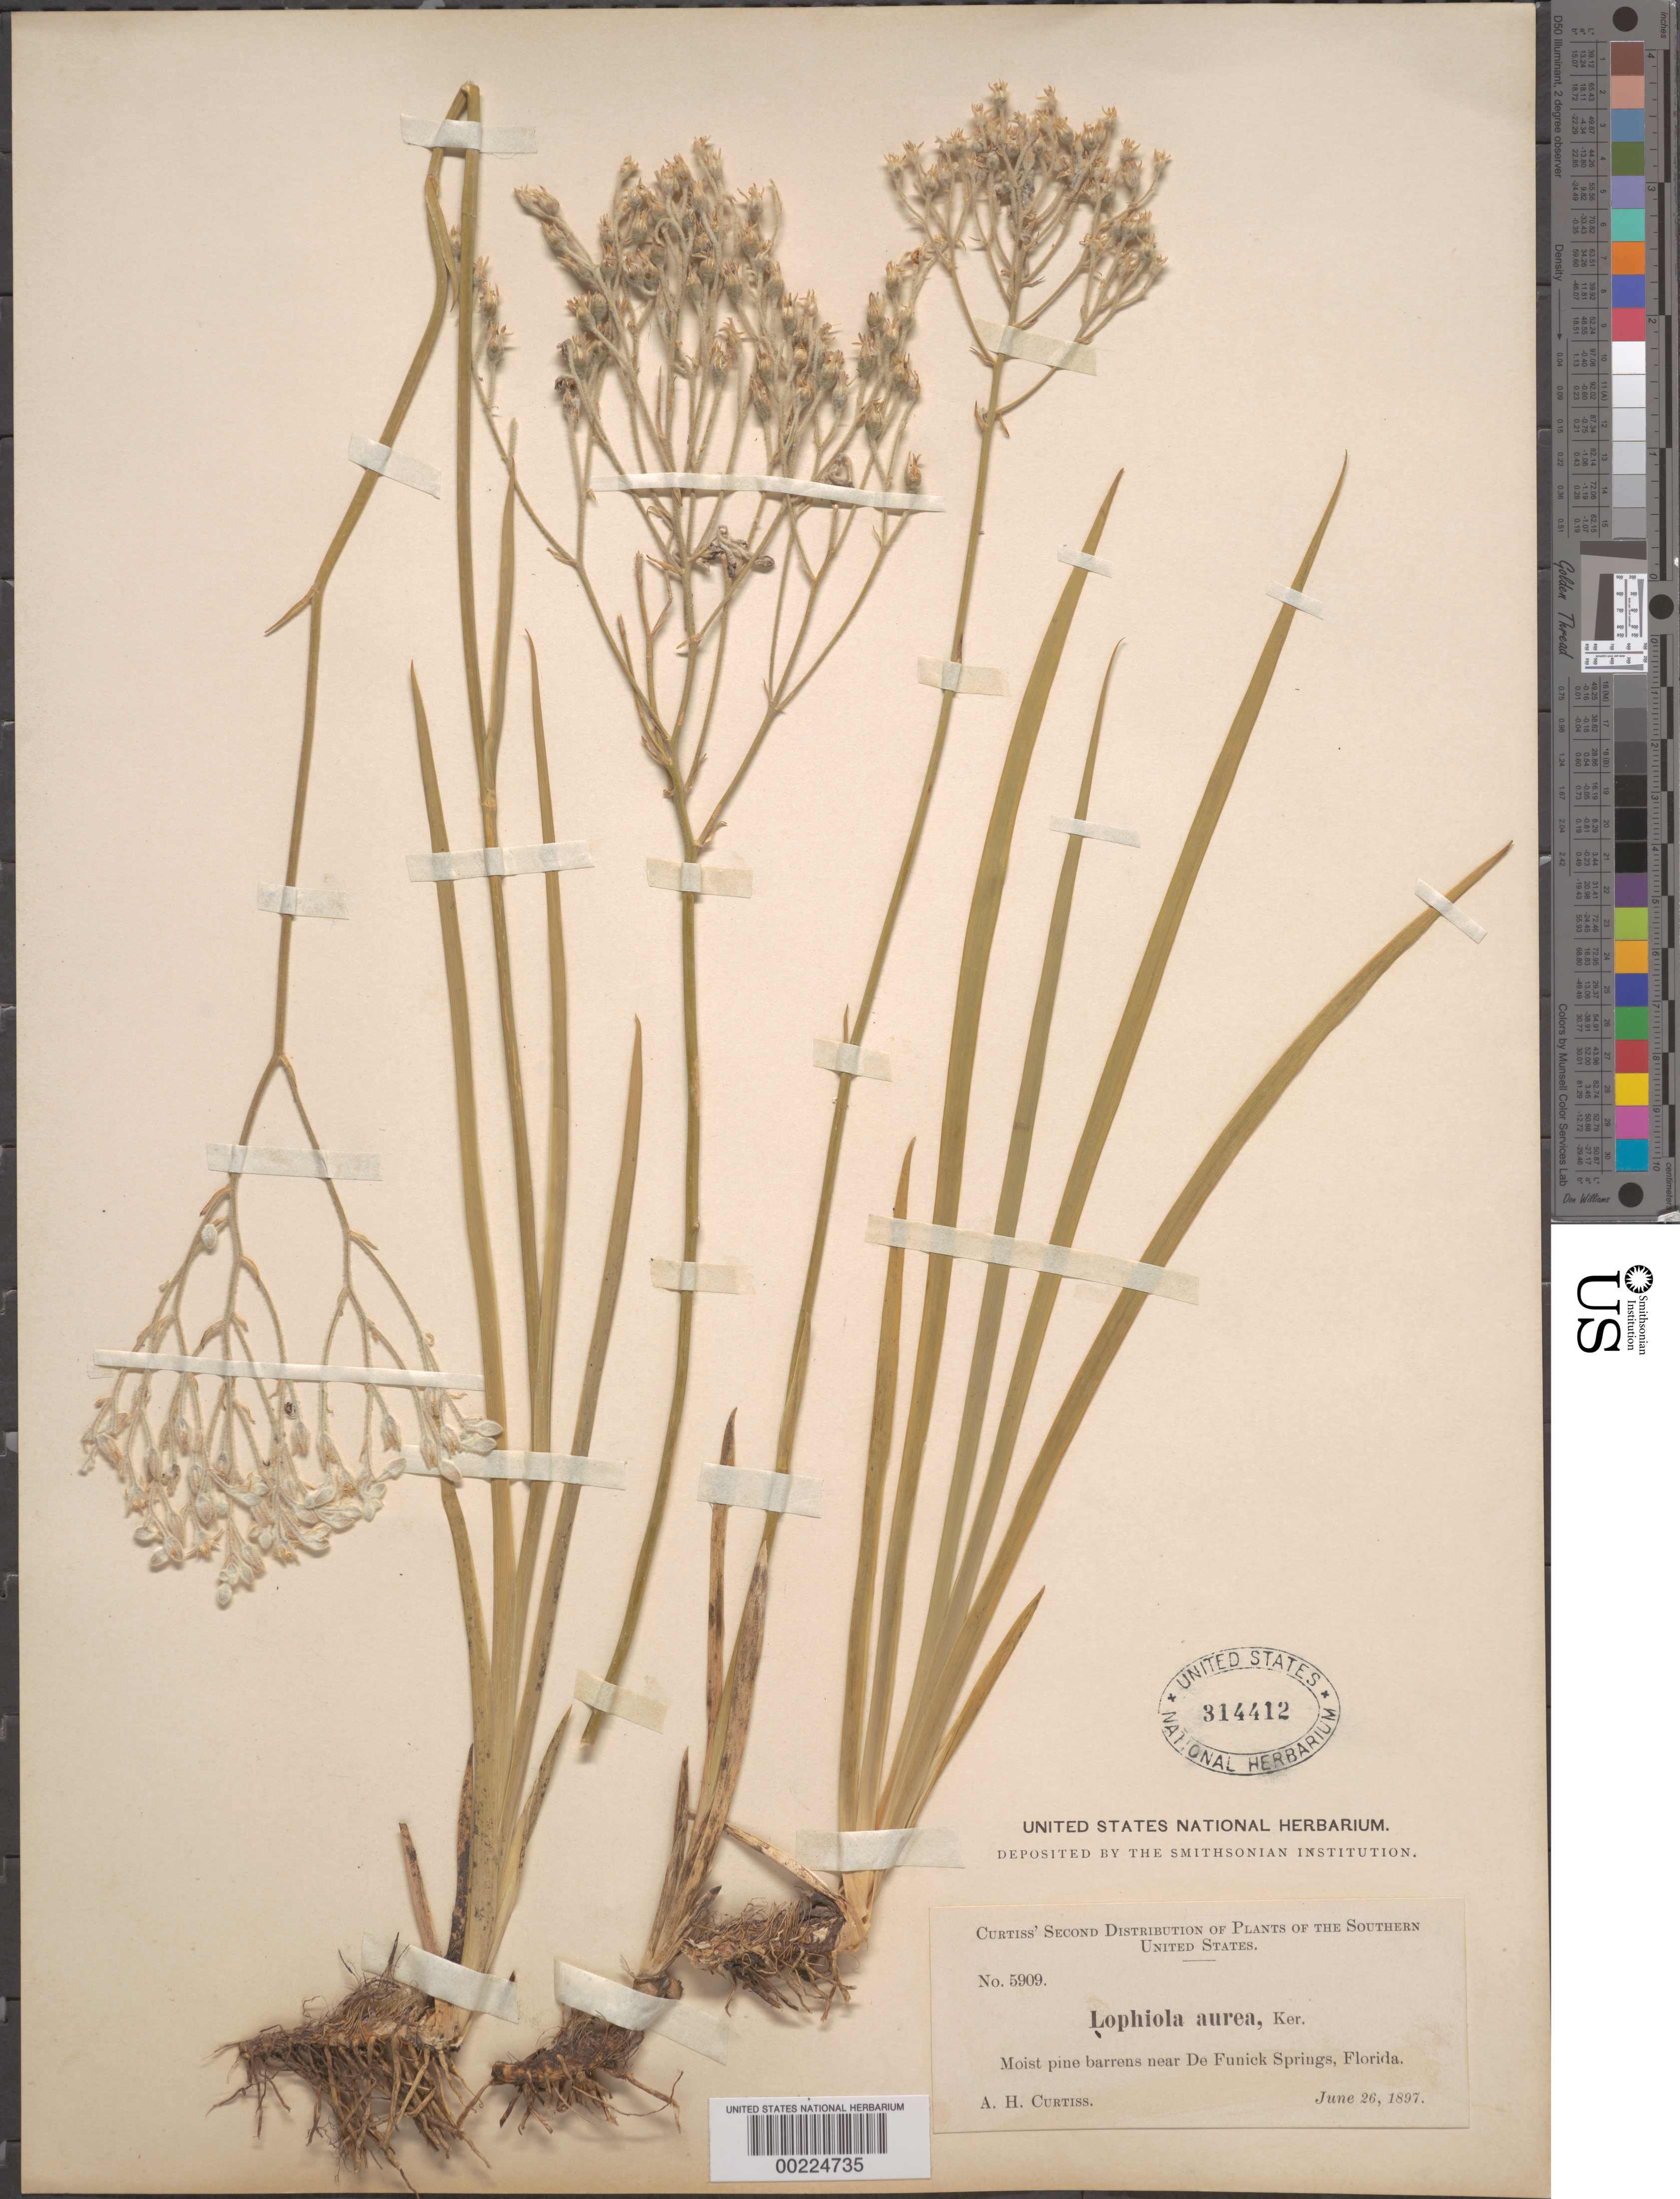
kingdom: Plantae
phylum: Tracheophyta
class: Liliopsida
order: Dioscoreales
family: Nartheciaceae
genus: Lophiola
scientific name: Lophiola aurea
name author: Ker Gawl.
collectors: A. H. Curtiss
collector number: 5909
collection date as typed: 26 Jun 1897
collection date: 1897-06-26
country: United States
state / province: Florida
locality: Near de funick springs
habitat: Moist pine barrens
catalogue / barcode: US 314412